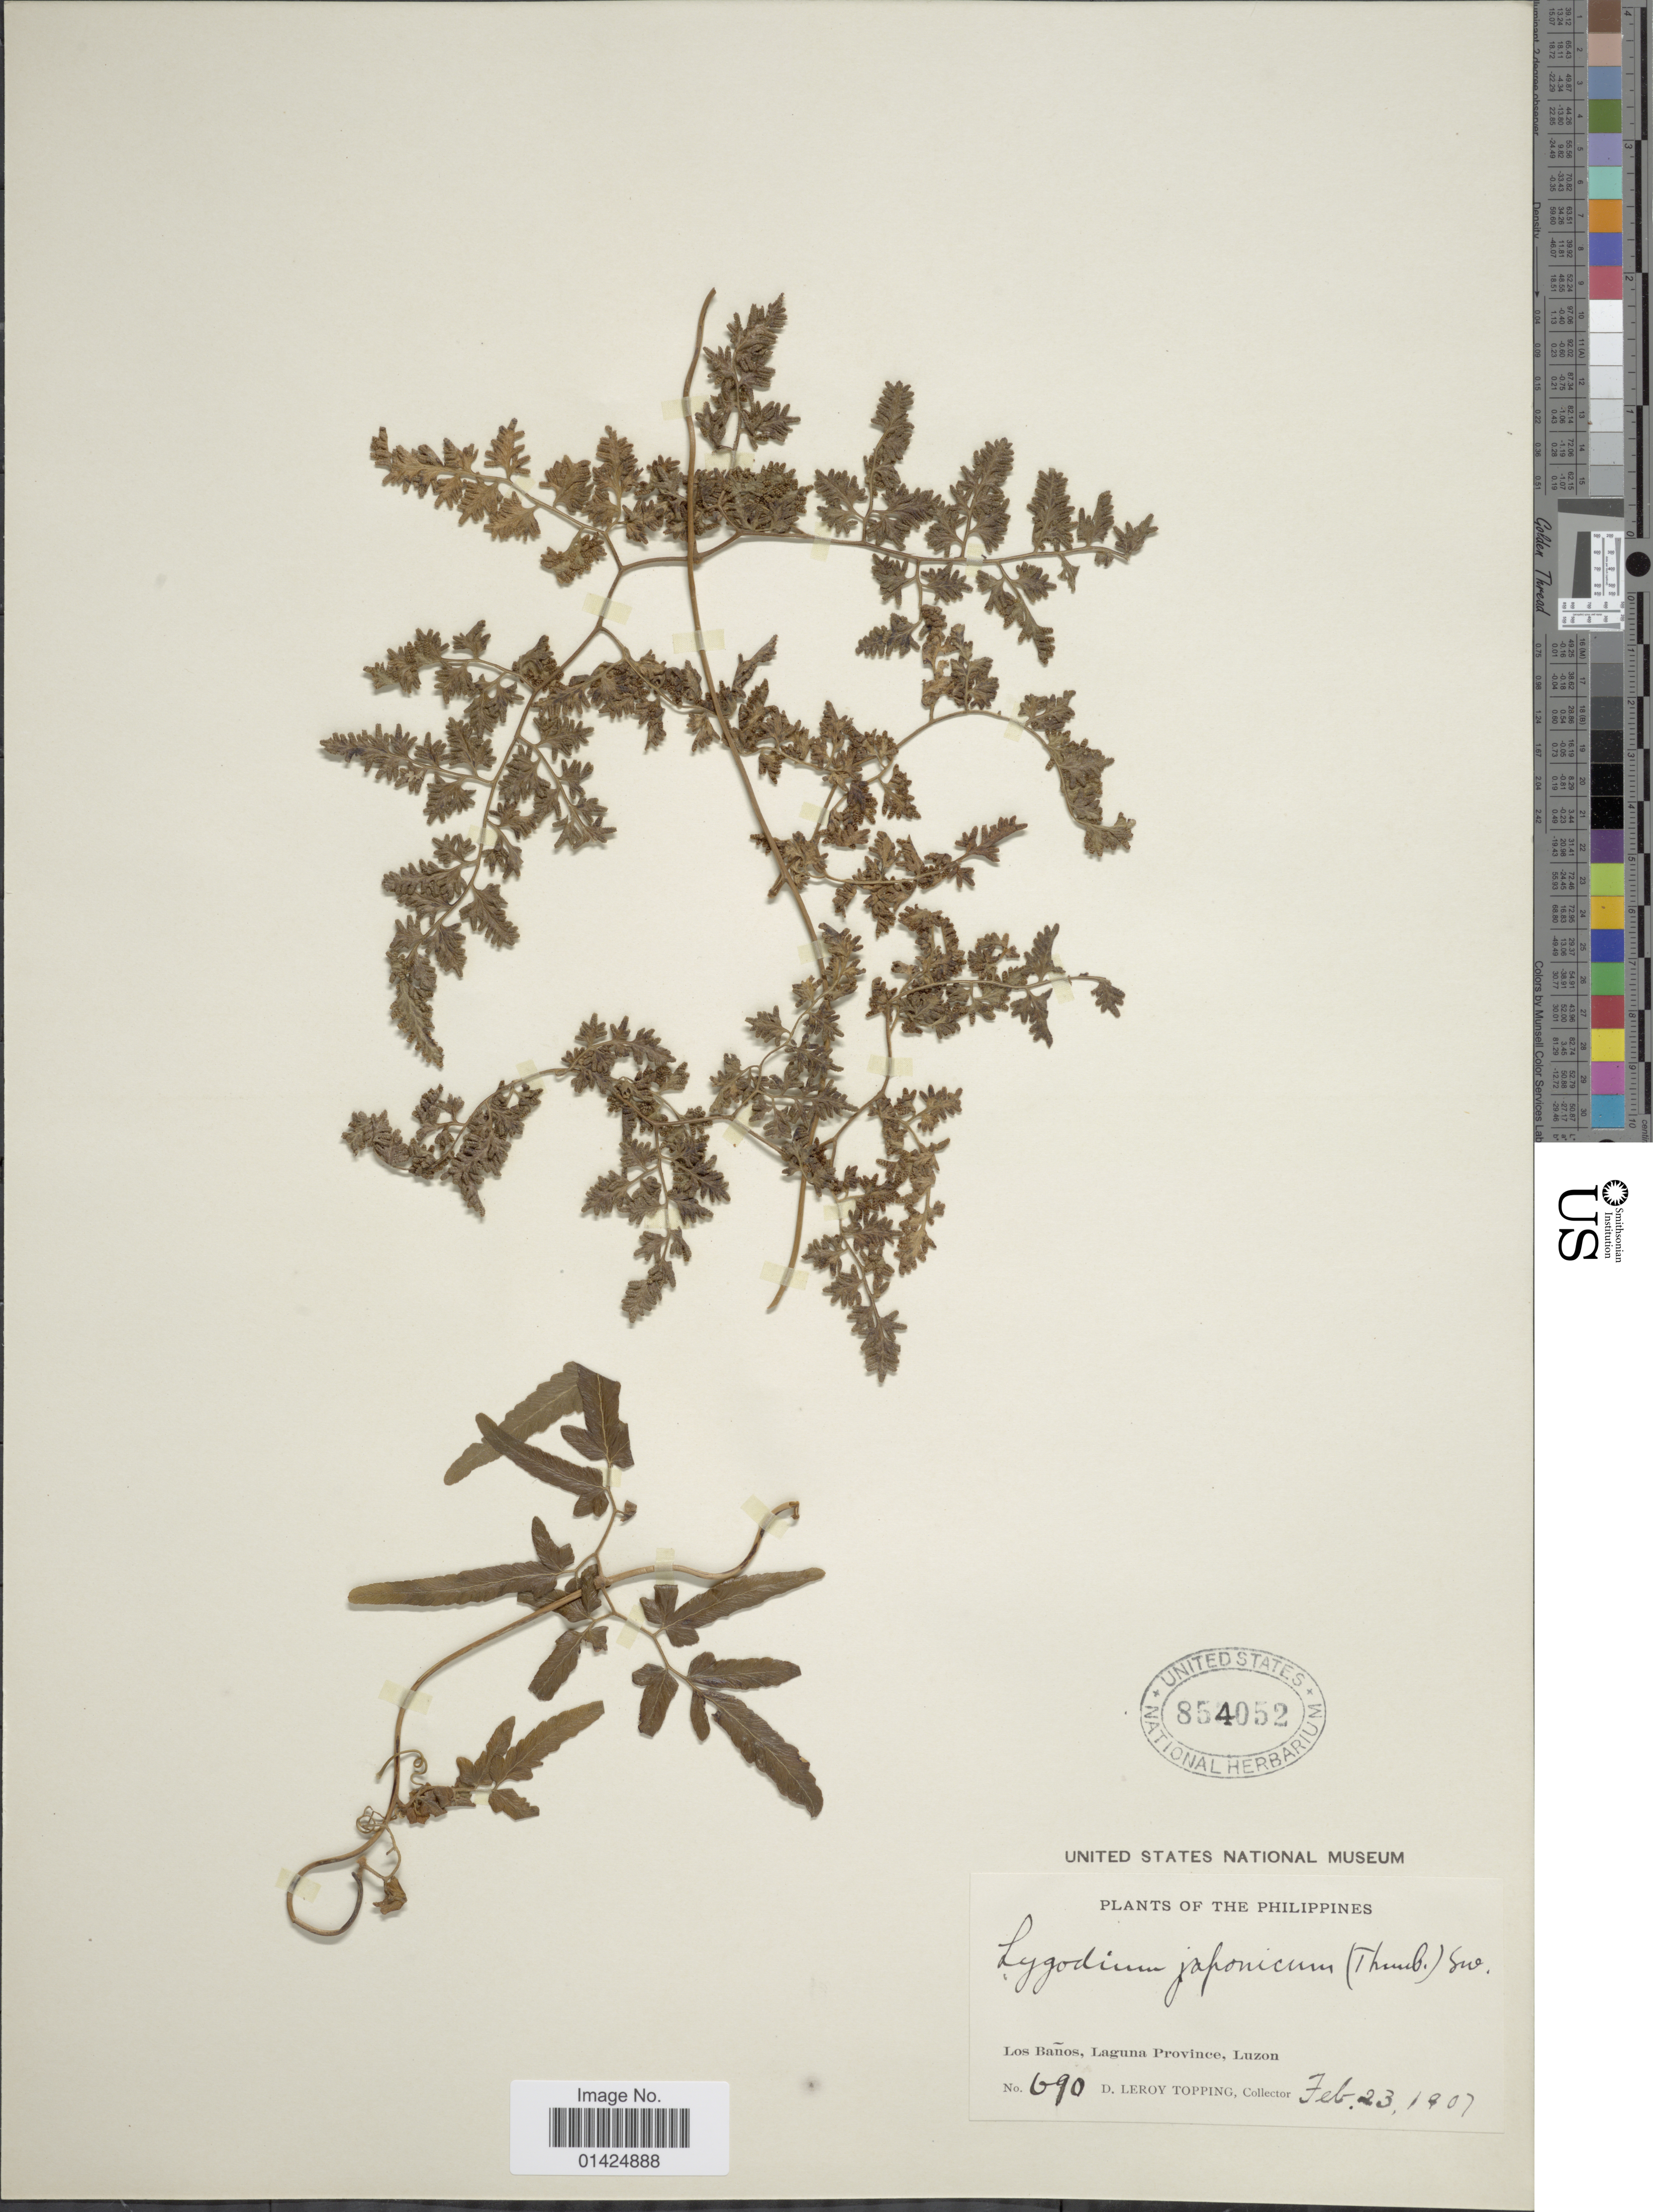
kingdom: Plantae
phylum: Tracheophyta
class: Polypodiopsida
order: Schizaeales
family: Lygodiaceae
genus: Lygodium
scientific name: Lygodium japonicum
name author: (Thunb.) Sw.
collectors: D. L. Topping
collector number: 690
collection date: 1907-02-23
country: Philippines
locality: Los Baños, Laguna Province, Luzon.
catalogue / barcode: US 854052